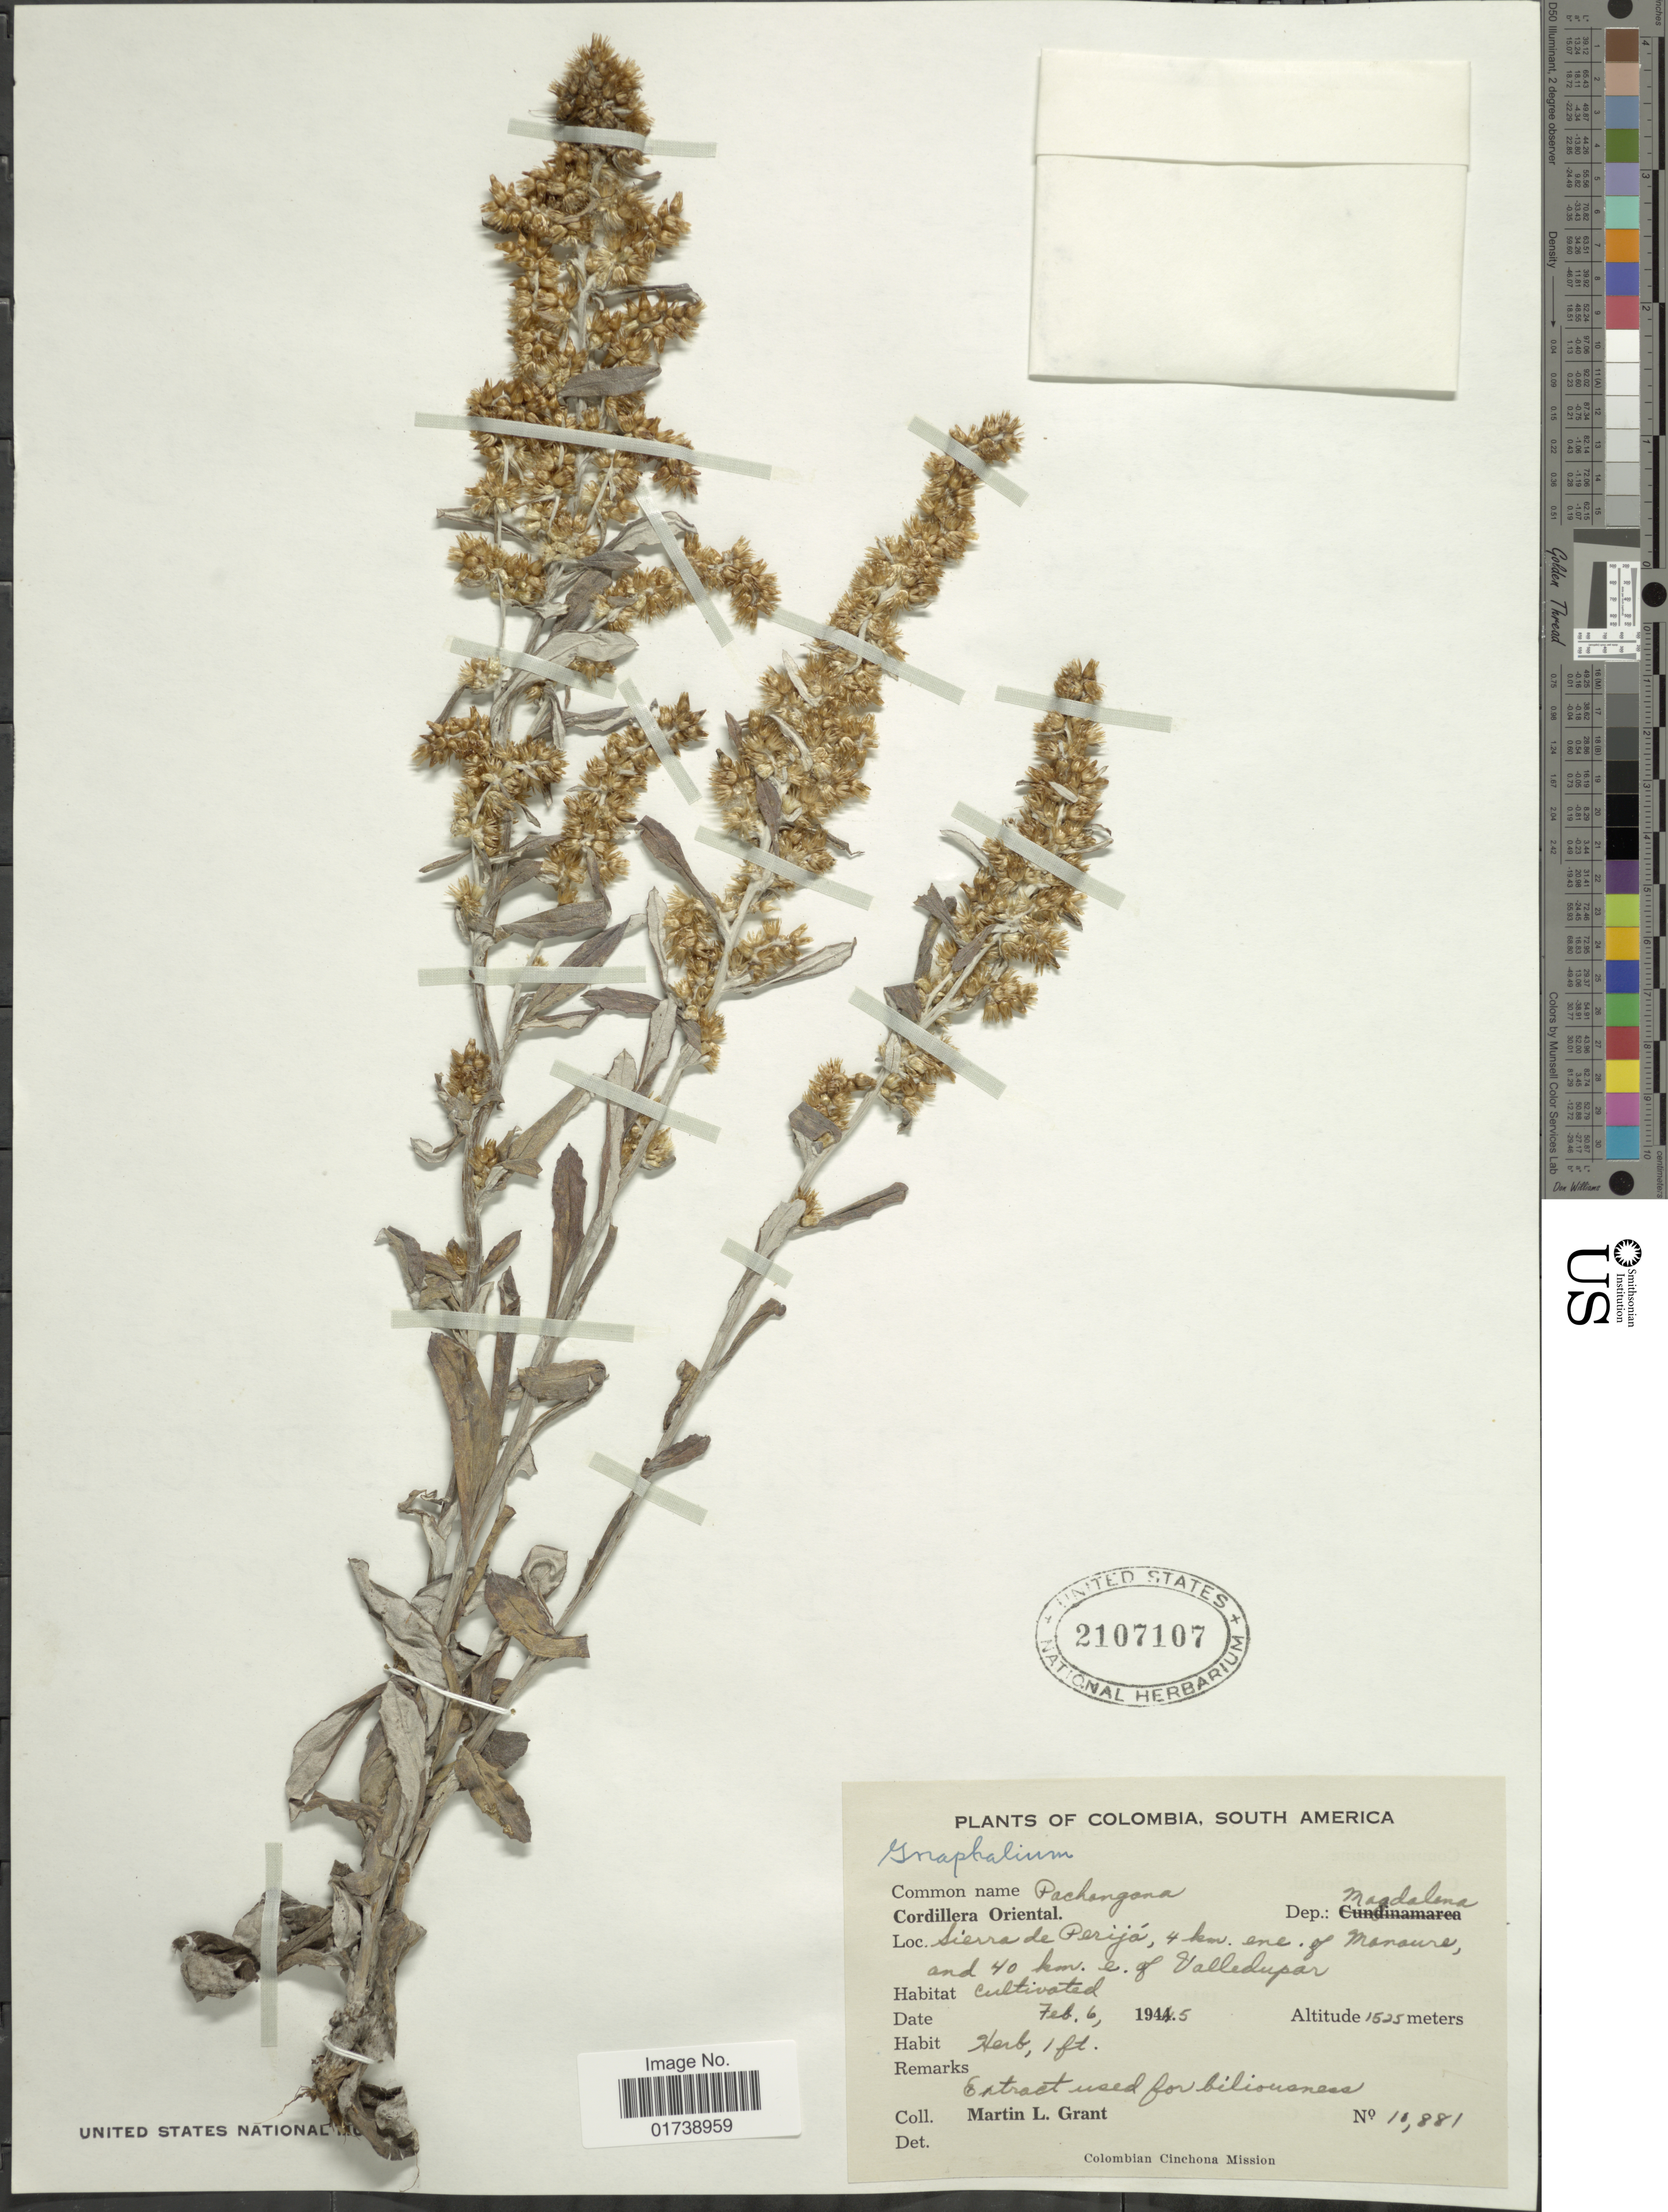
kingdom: Plantae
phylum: Tracheophyta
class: Magnoliopsida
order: Asterales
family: Asteraceae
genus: Gamochaeta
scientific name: Gamochaeta sp.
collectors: M. L. Grant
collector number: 10881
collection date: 1945-02-06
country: Colombia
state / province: Magdalena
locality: Cordillera Oriental, Sierra de Perija, 4 km. ene of Manaure and 40 km e of Valledupar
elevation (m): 1525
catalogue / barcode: US 2107107